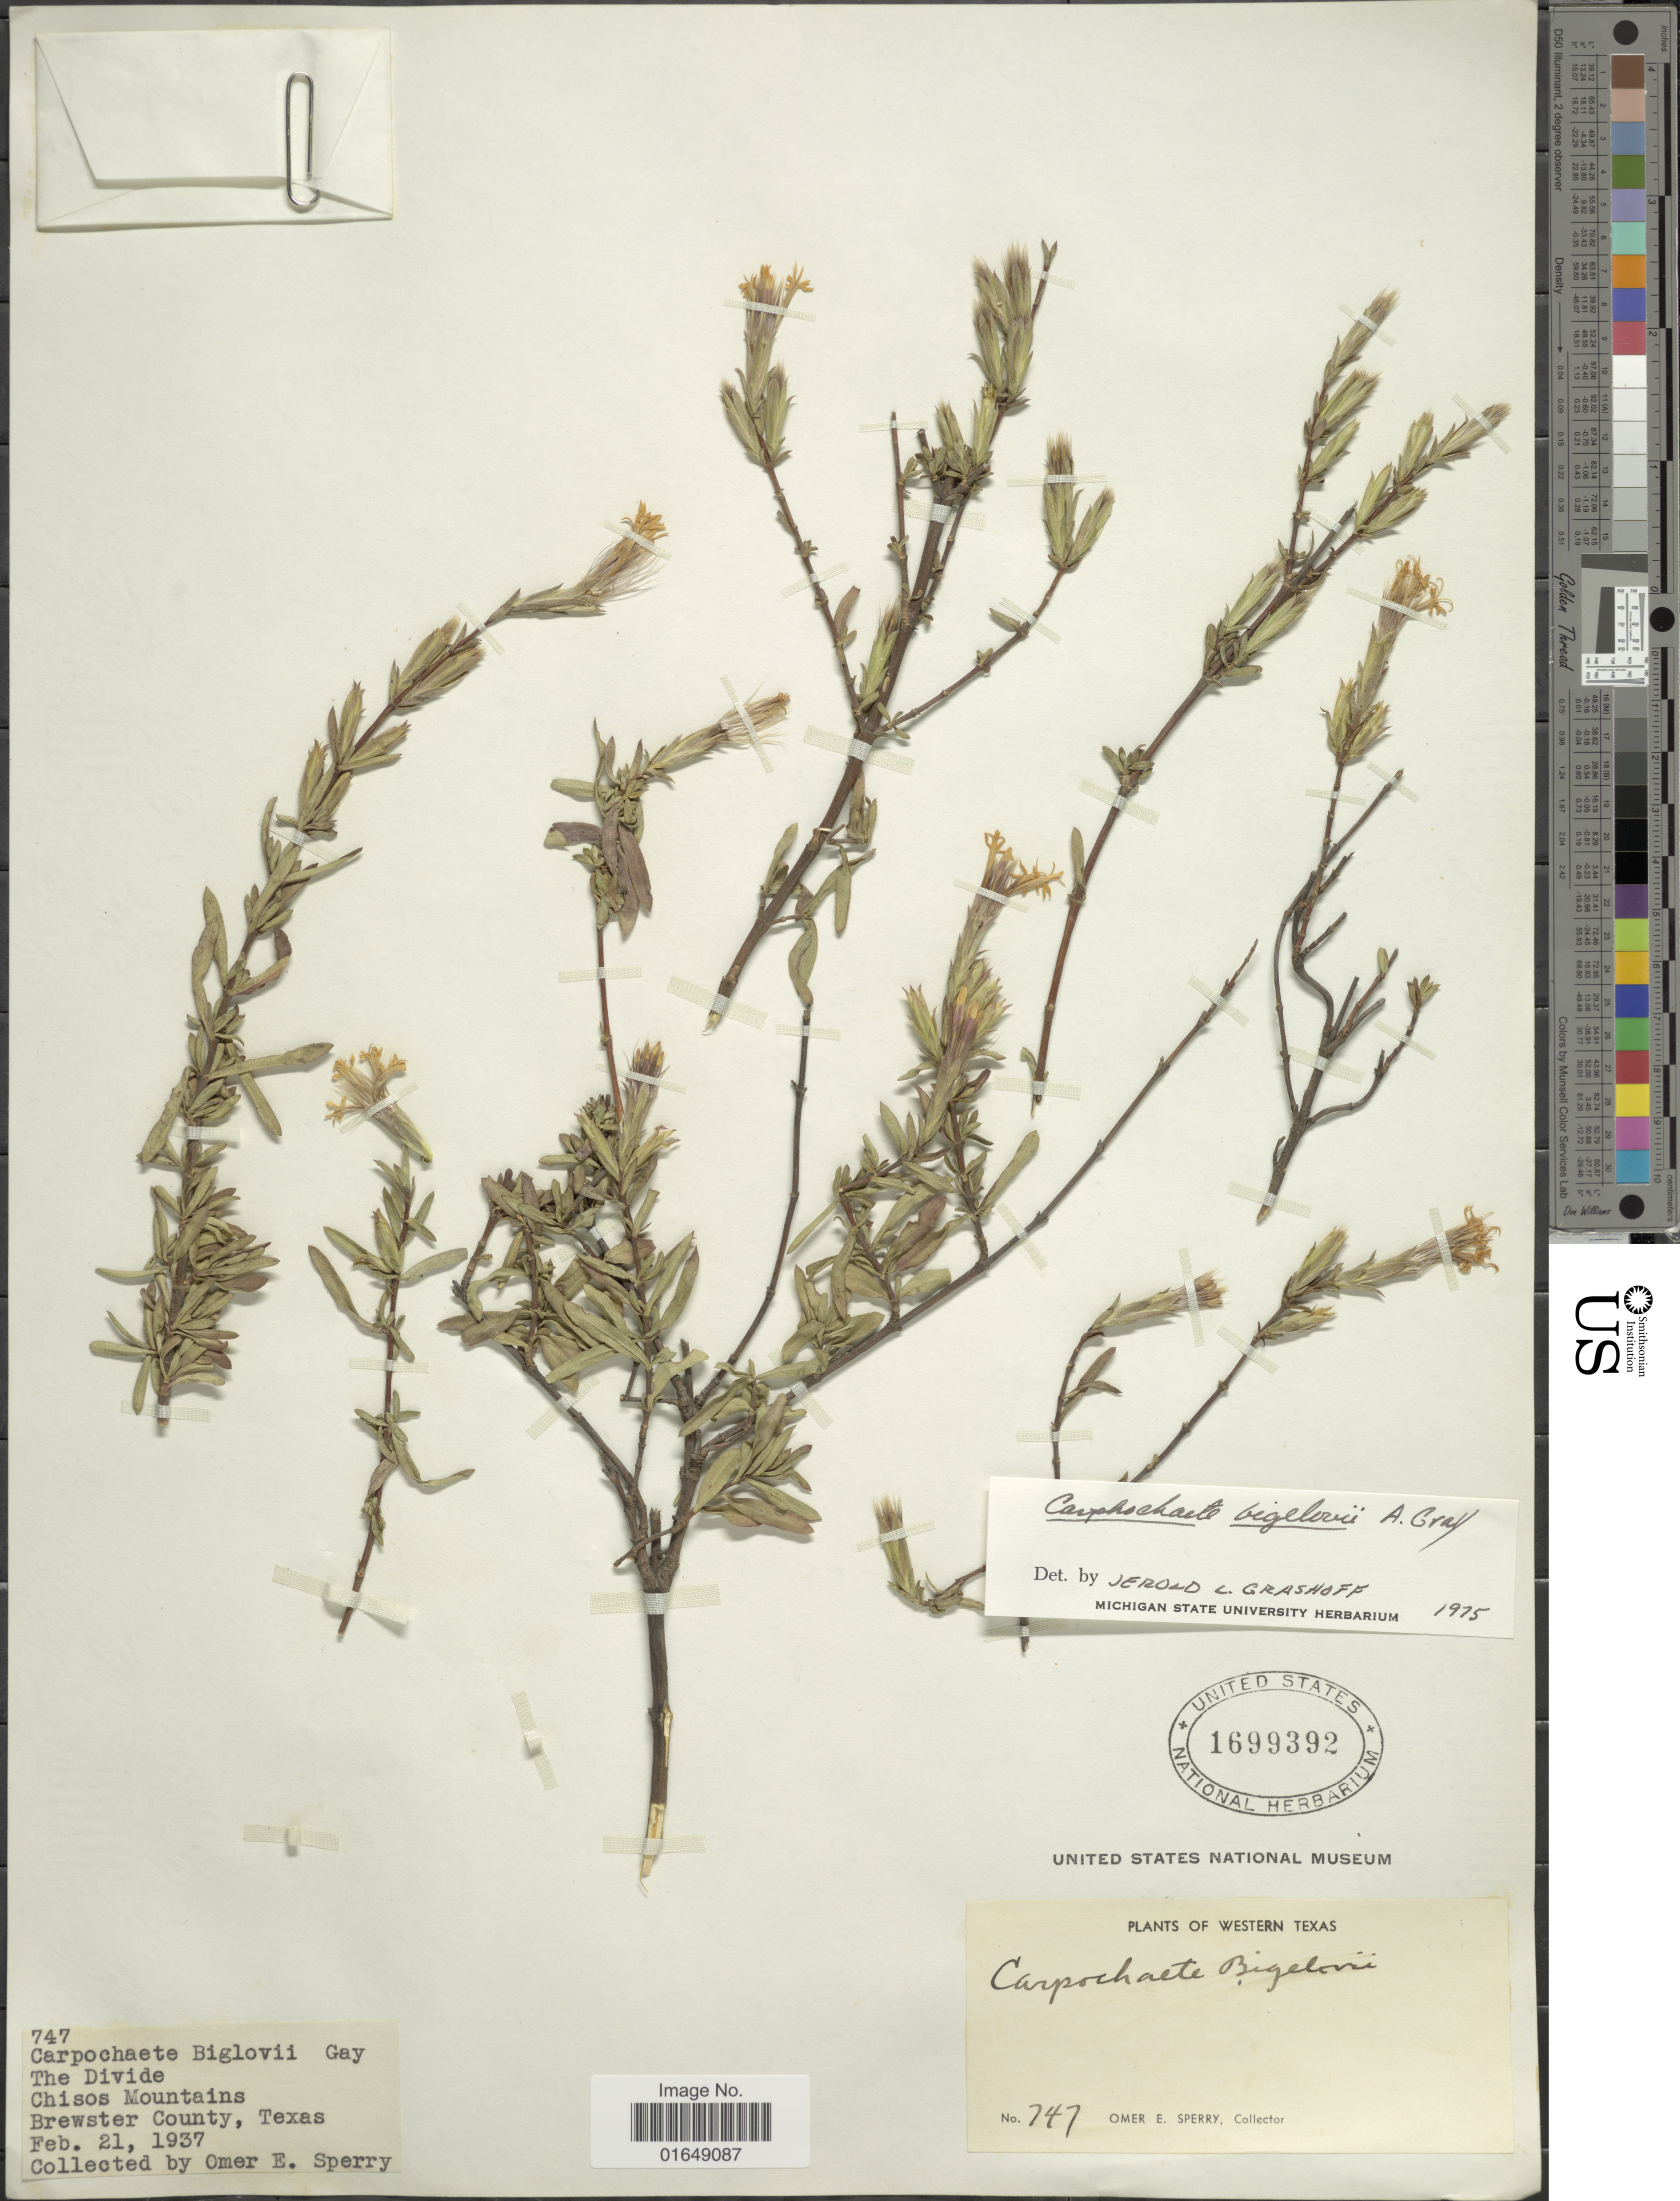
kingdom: Plantae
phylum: Tracheophyta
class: Magnoliopsida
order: Asterales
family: Asteraceae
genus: Carphochaete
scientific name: Carphochaete bigelovii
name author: A. Gray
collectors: O. E. Sperry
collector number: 747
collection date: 1937-02-21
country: United States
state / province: Texas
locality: Western Texas, The Divide, Chisos Mountains, Brewster County.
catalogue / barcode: US 1699392